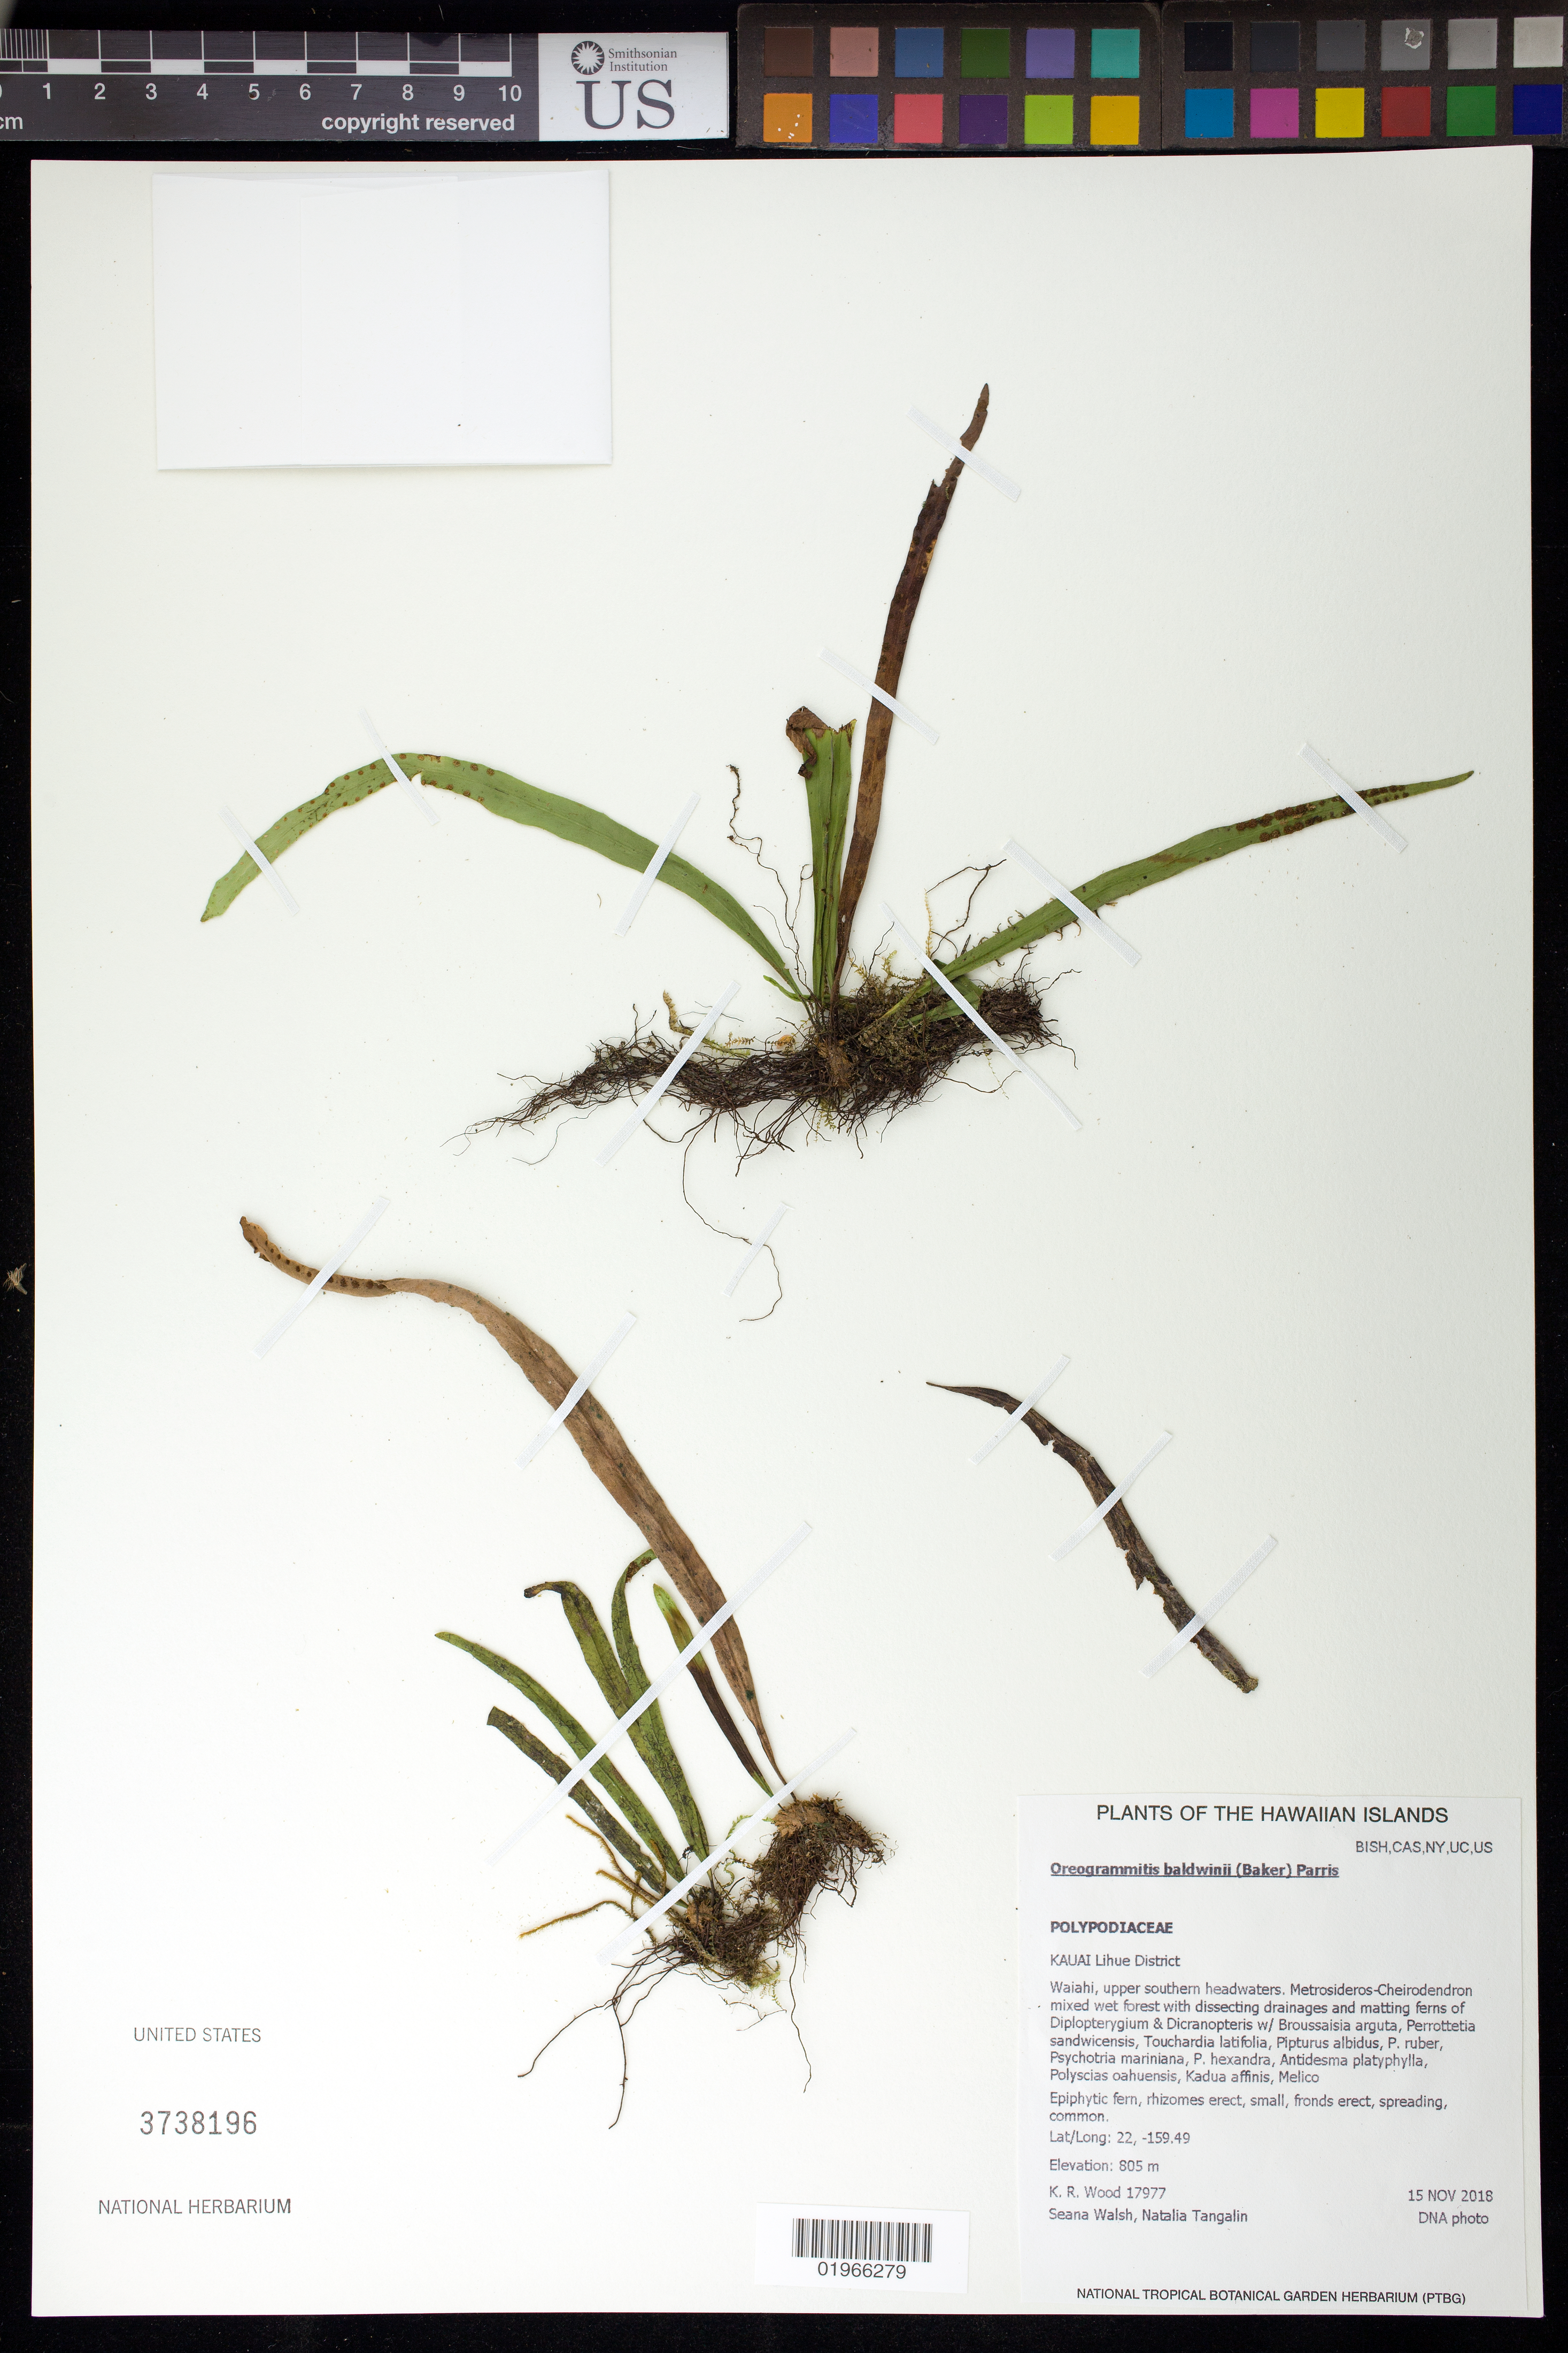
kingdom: Plantae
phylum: Tracheophyta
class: Polypodiopsida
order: Polypodiales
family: Polypodiaceae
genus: Oreogrammitis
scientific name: Oreogrammitis baldwinii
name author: (Baker) Parris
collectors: K. R. Wood, S. Walsh & N. Tangalin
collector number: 17977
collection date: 2018-11-15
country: United States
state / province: Hawaii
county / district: Kauai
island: Kaua'i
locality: Lihue District, Waiahi, upper southern headwaters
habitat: Mixed wet forest with dissecting drainages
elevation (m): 805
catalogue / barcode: US 3738196